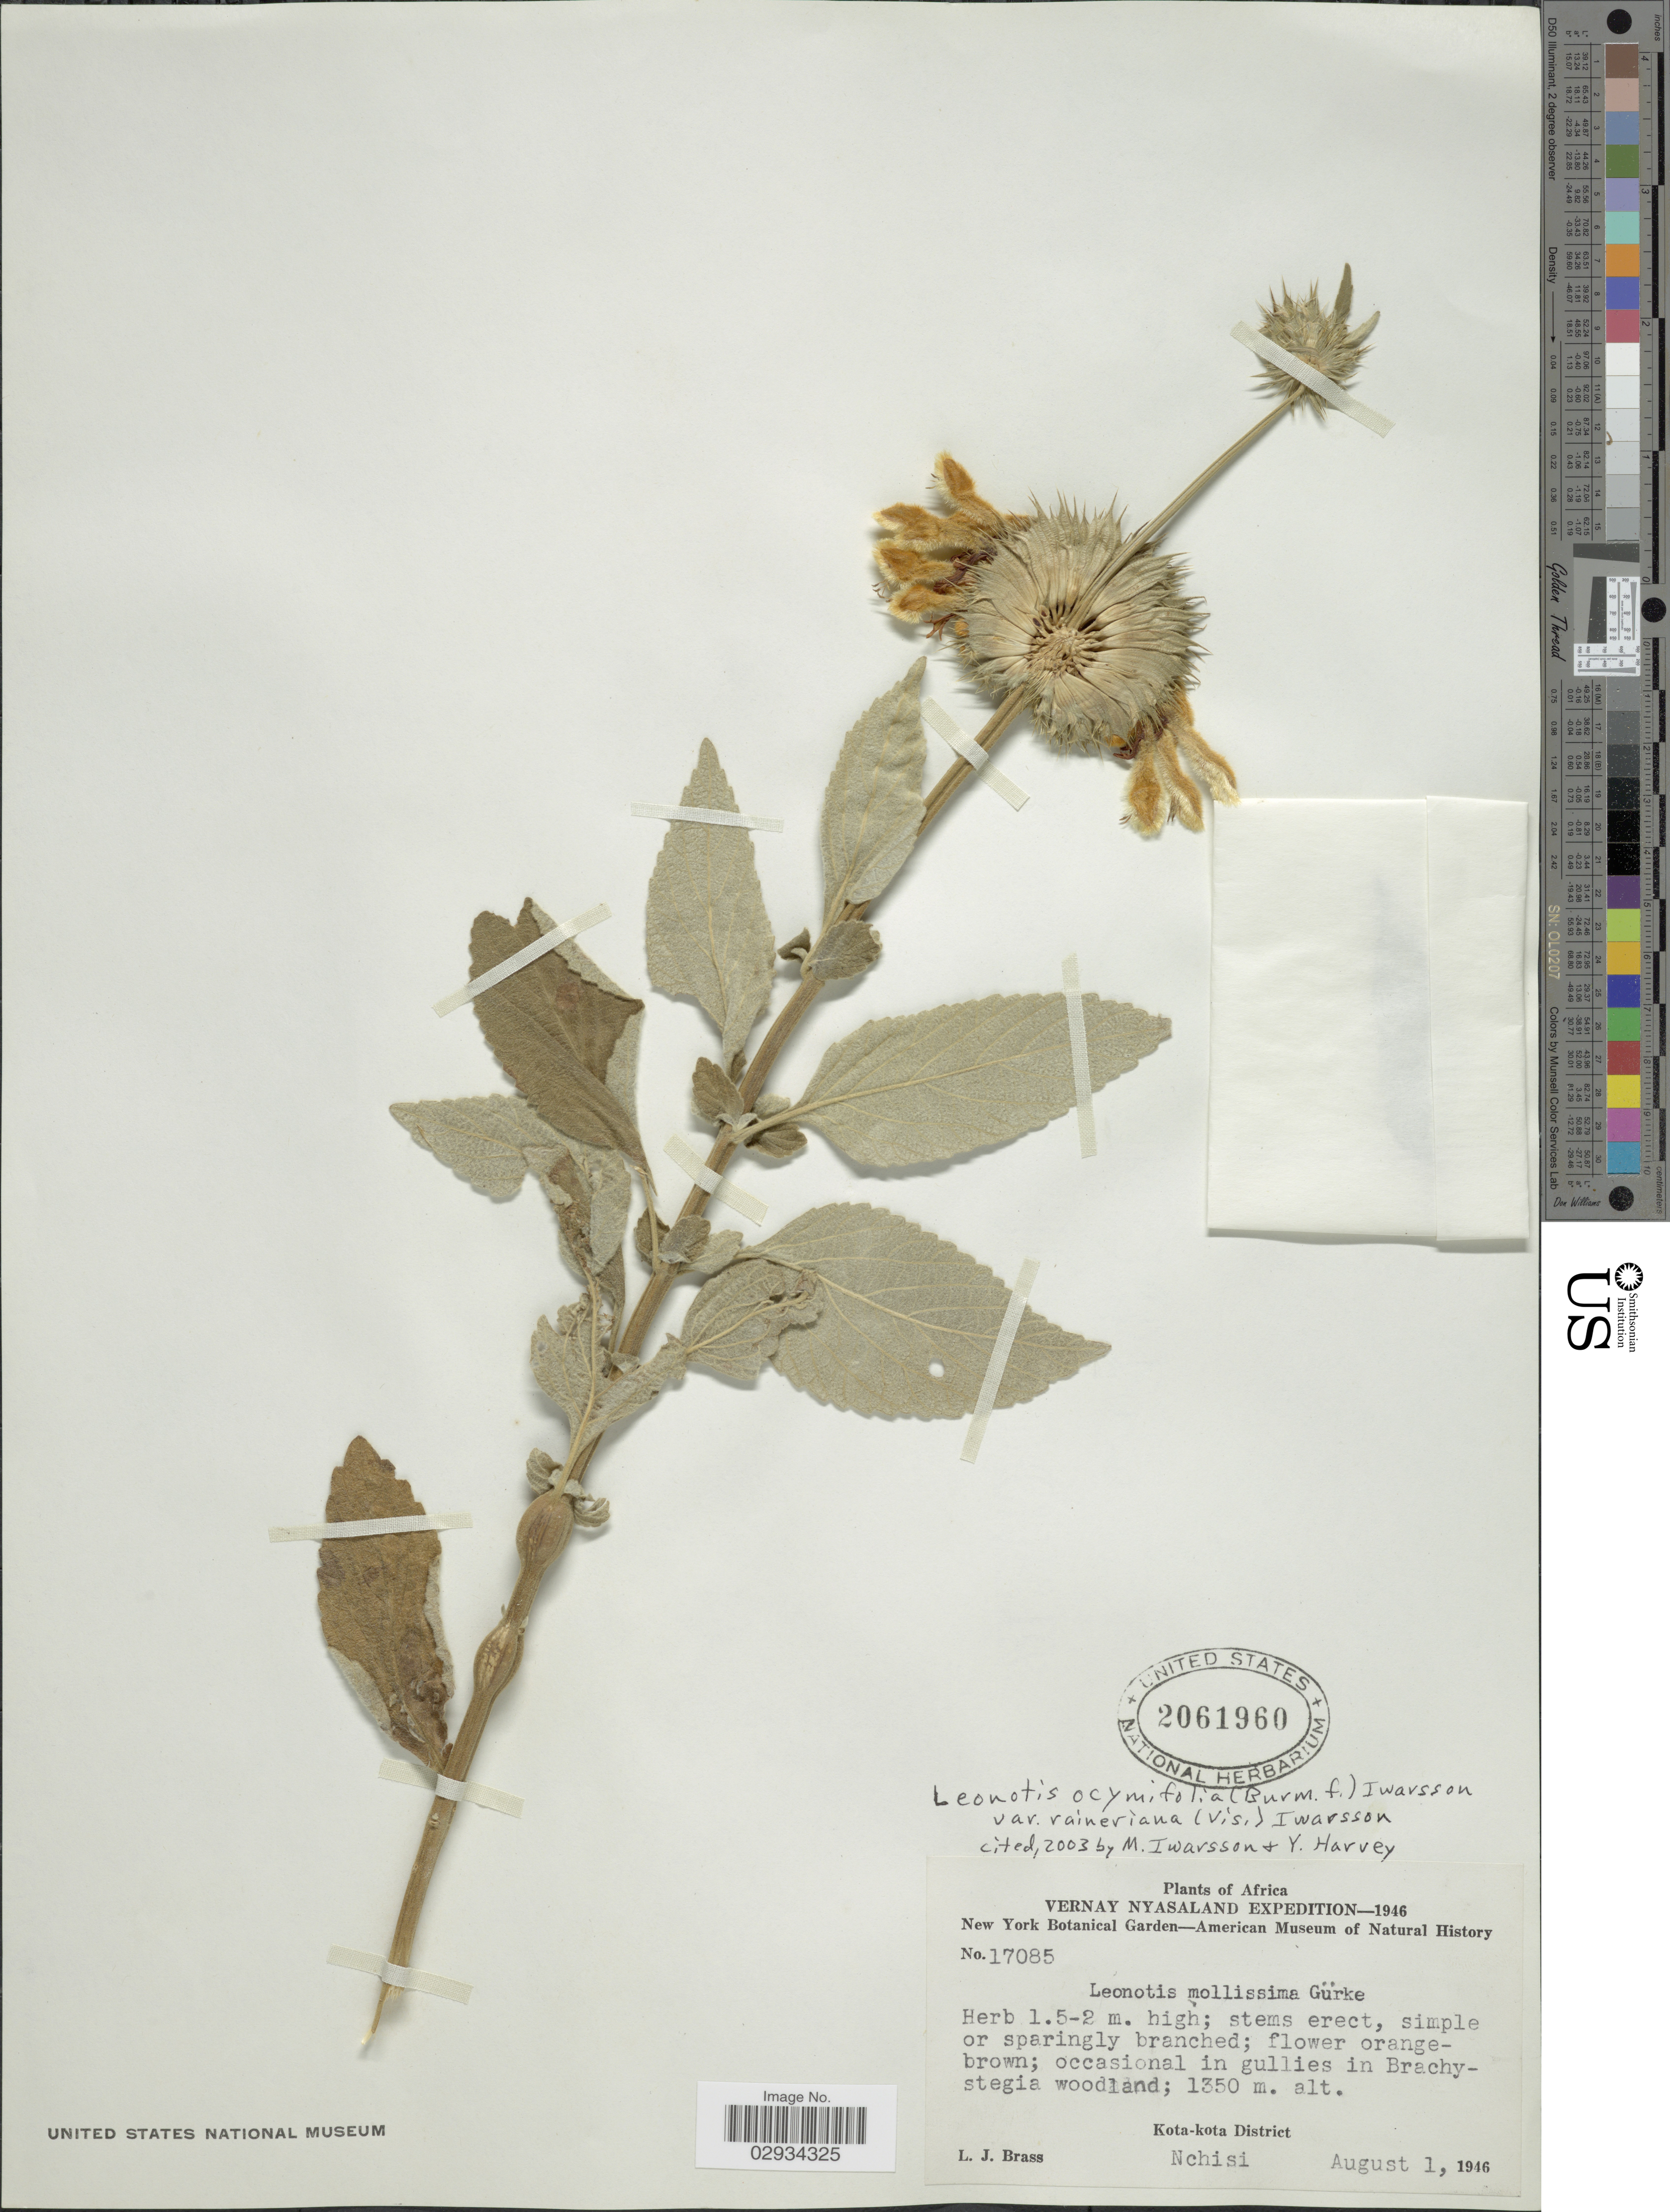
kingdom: Plantae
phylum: Tracheophyta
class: Magnoliopsida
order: Lamiales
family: Lamiaceae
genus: Leonotis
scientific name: Leonotis ocymifolia var. raineriana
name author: Iwarsson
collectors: L. J. Brass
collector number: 17085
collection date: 1946-08-01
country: Malawi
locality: Vernay Nyasaland. Kota-kota District. Nchisi.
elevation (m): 1350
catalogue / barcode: US 2061960